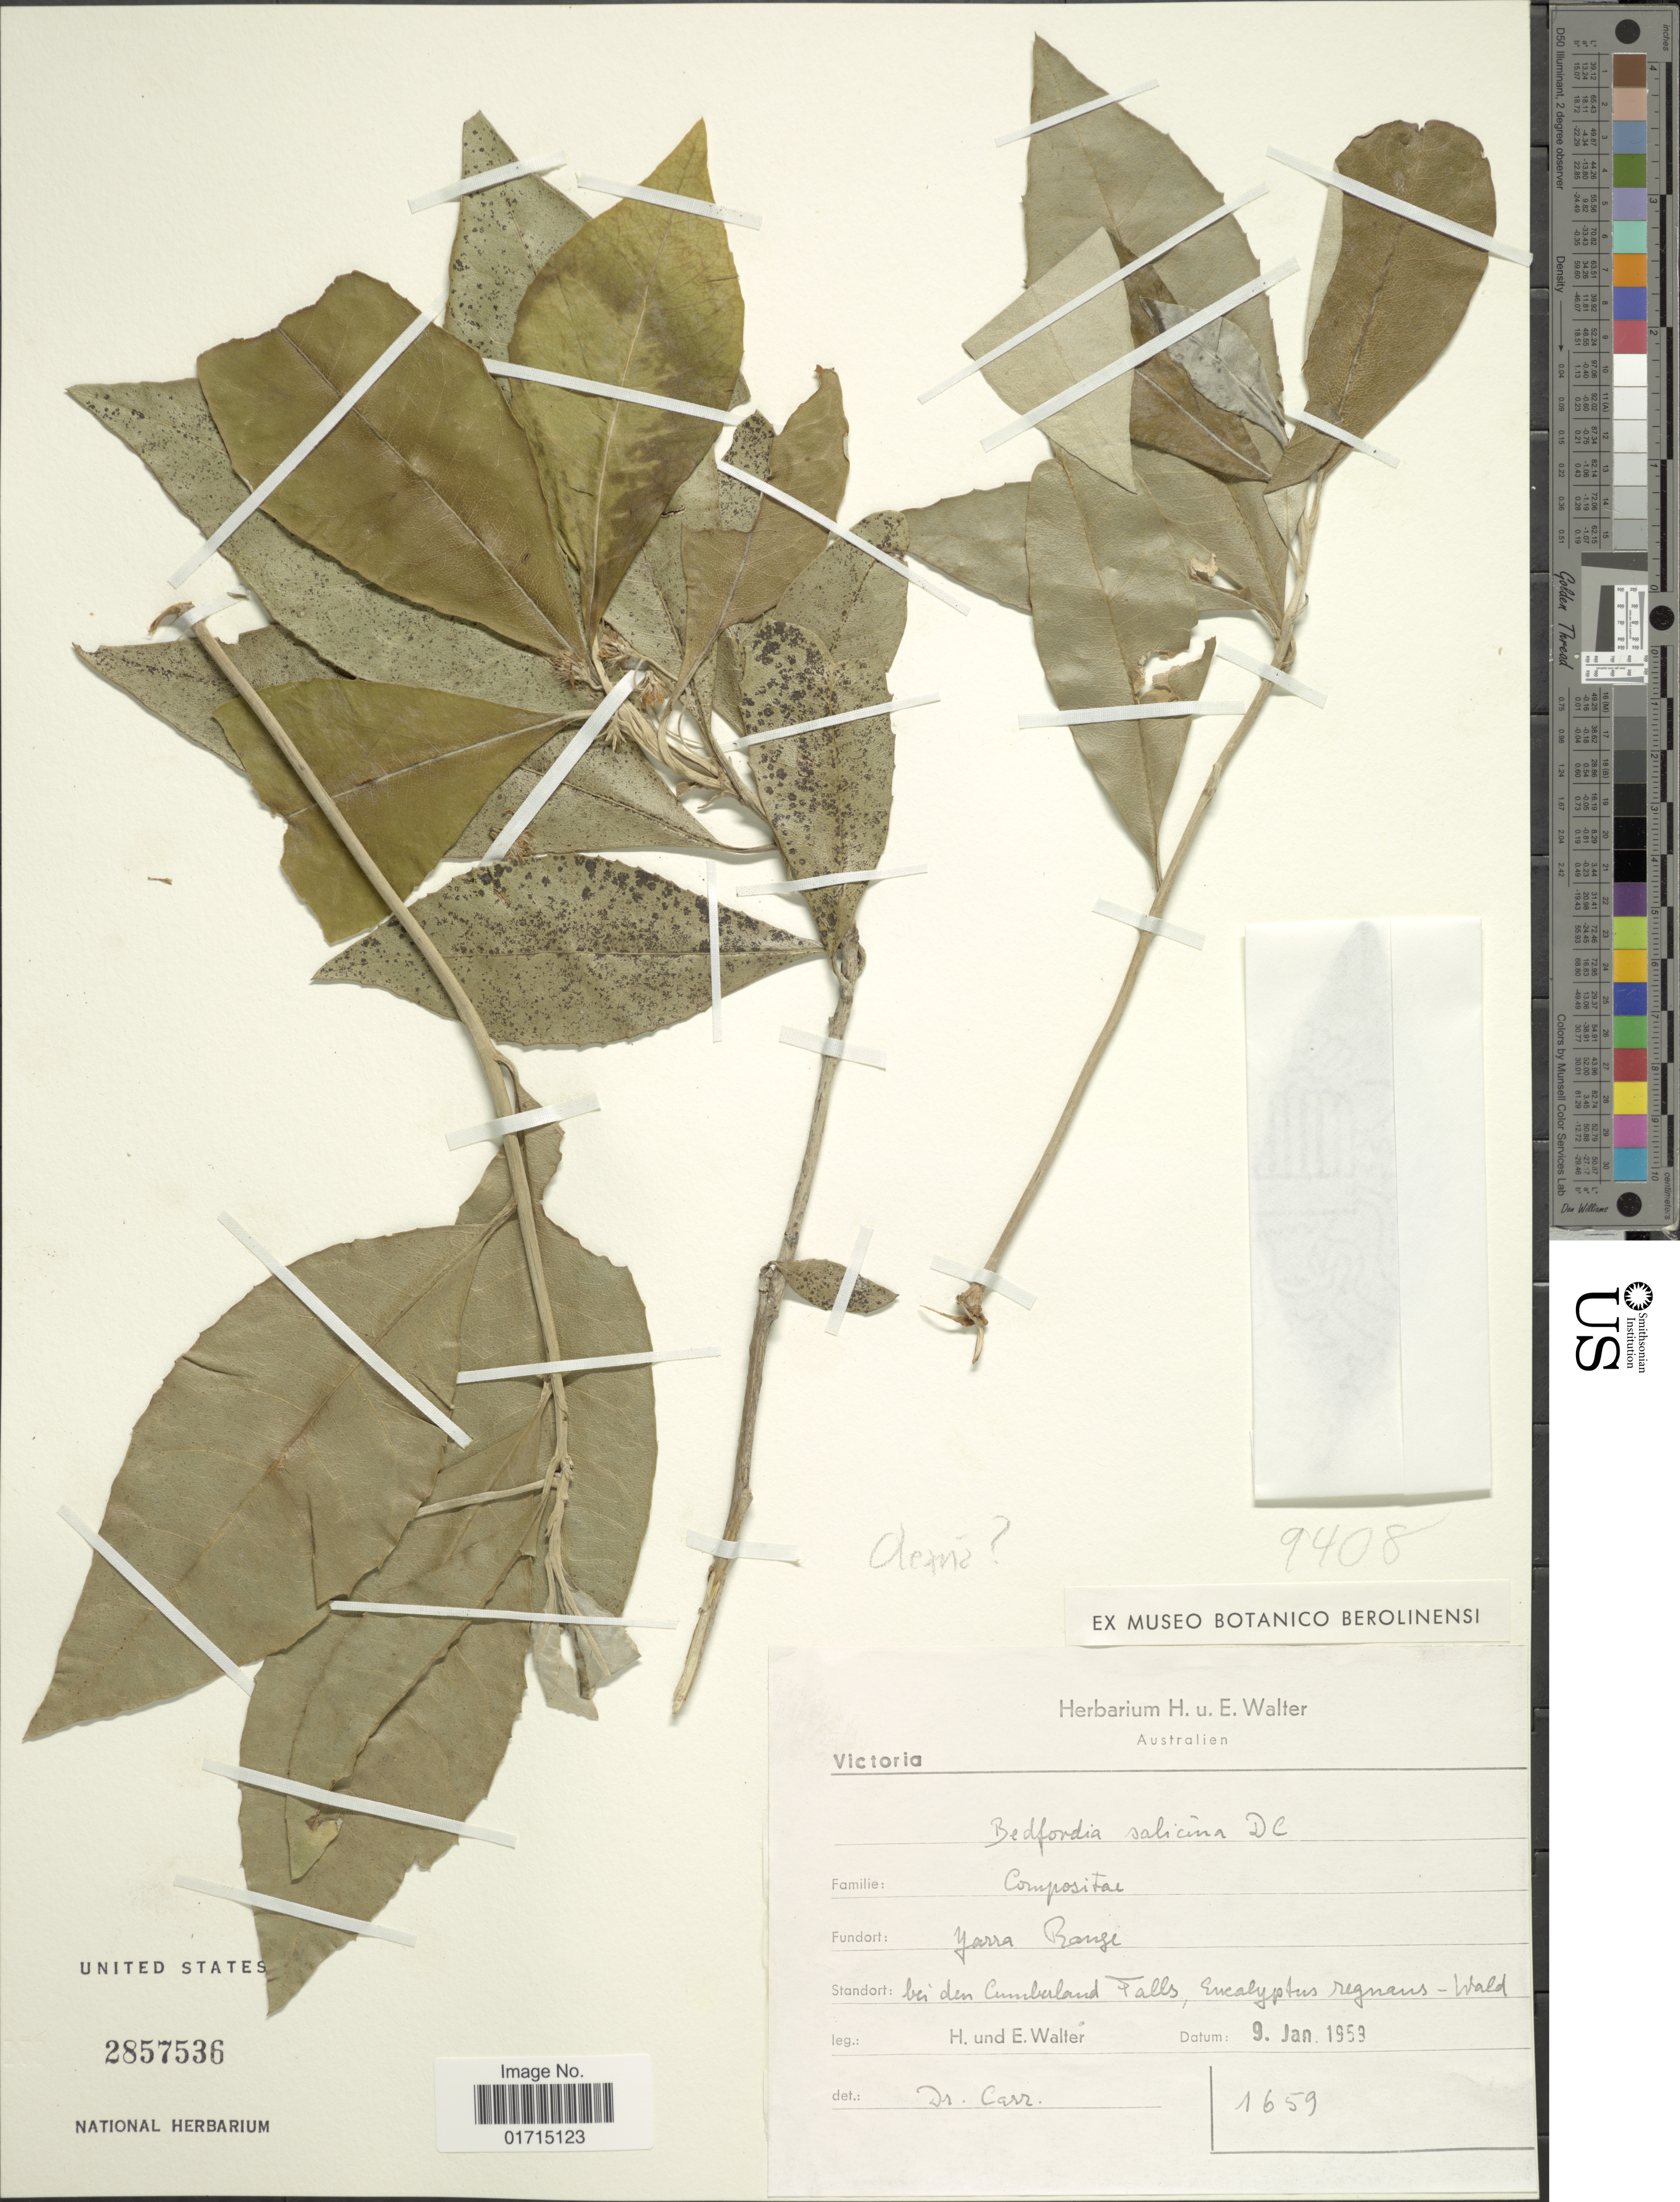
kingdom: Plantae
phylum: Tracheophyta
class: Magnoliopsida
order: Asterales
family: Asteraceae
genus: Olearia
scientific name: Olearia argophylla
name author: (Labill.) F. Muell. ex Benth.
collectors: H. P. H. Walter & E. Walter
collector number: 1659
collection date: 1953-01-09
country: Australia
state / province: Victoria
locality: Australien. Victoria. Yarra Range. bei den Cumberland Falls, Eucalyptus regnans-Wald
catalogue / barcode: US 2857536